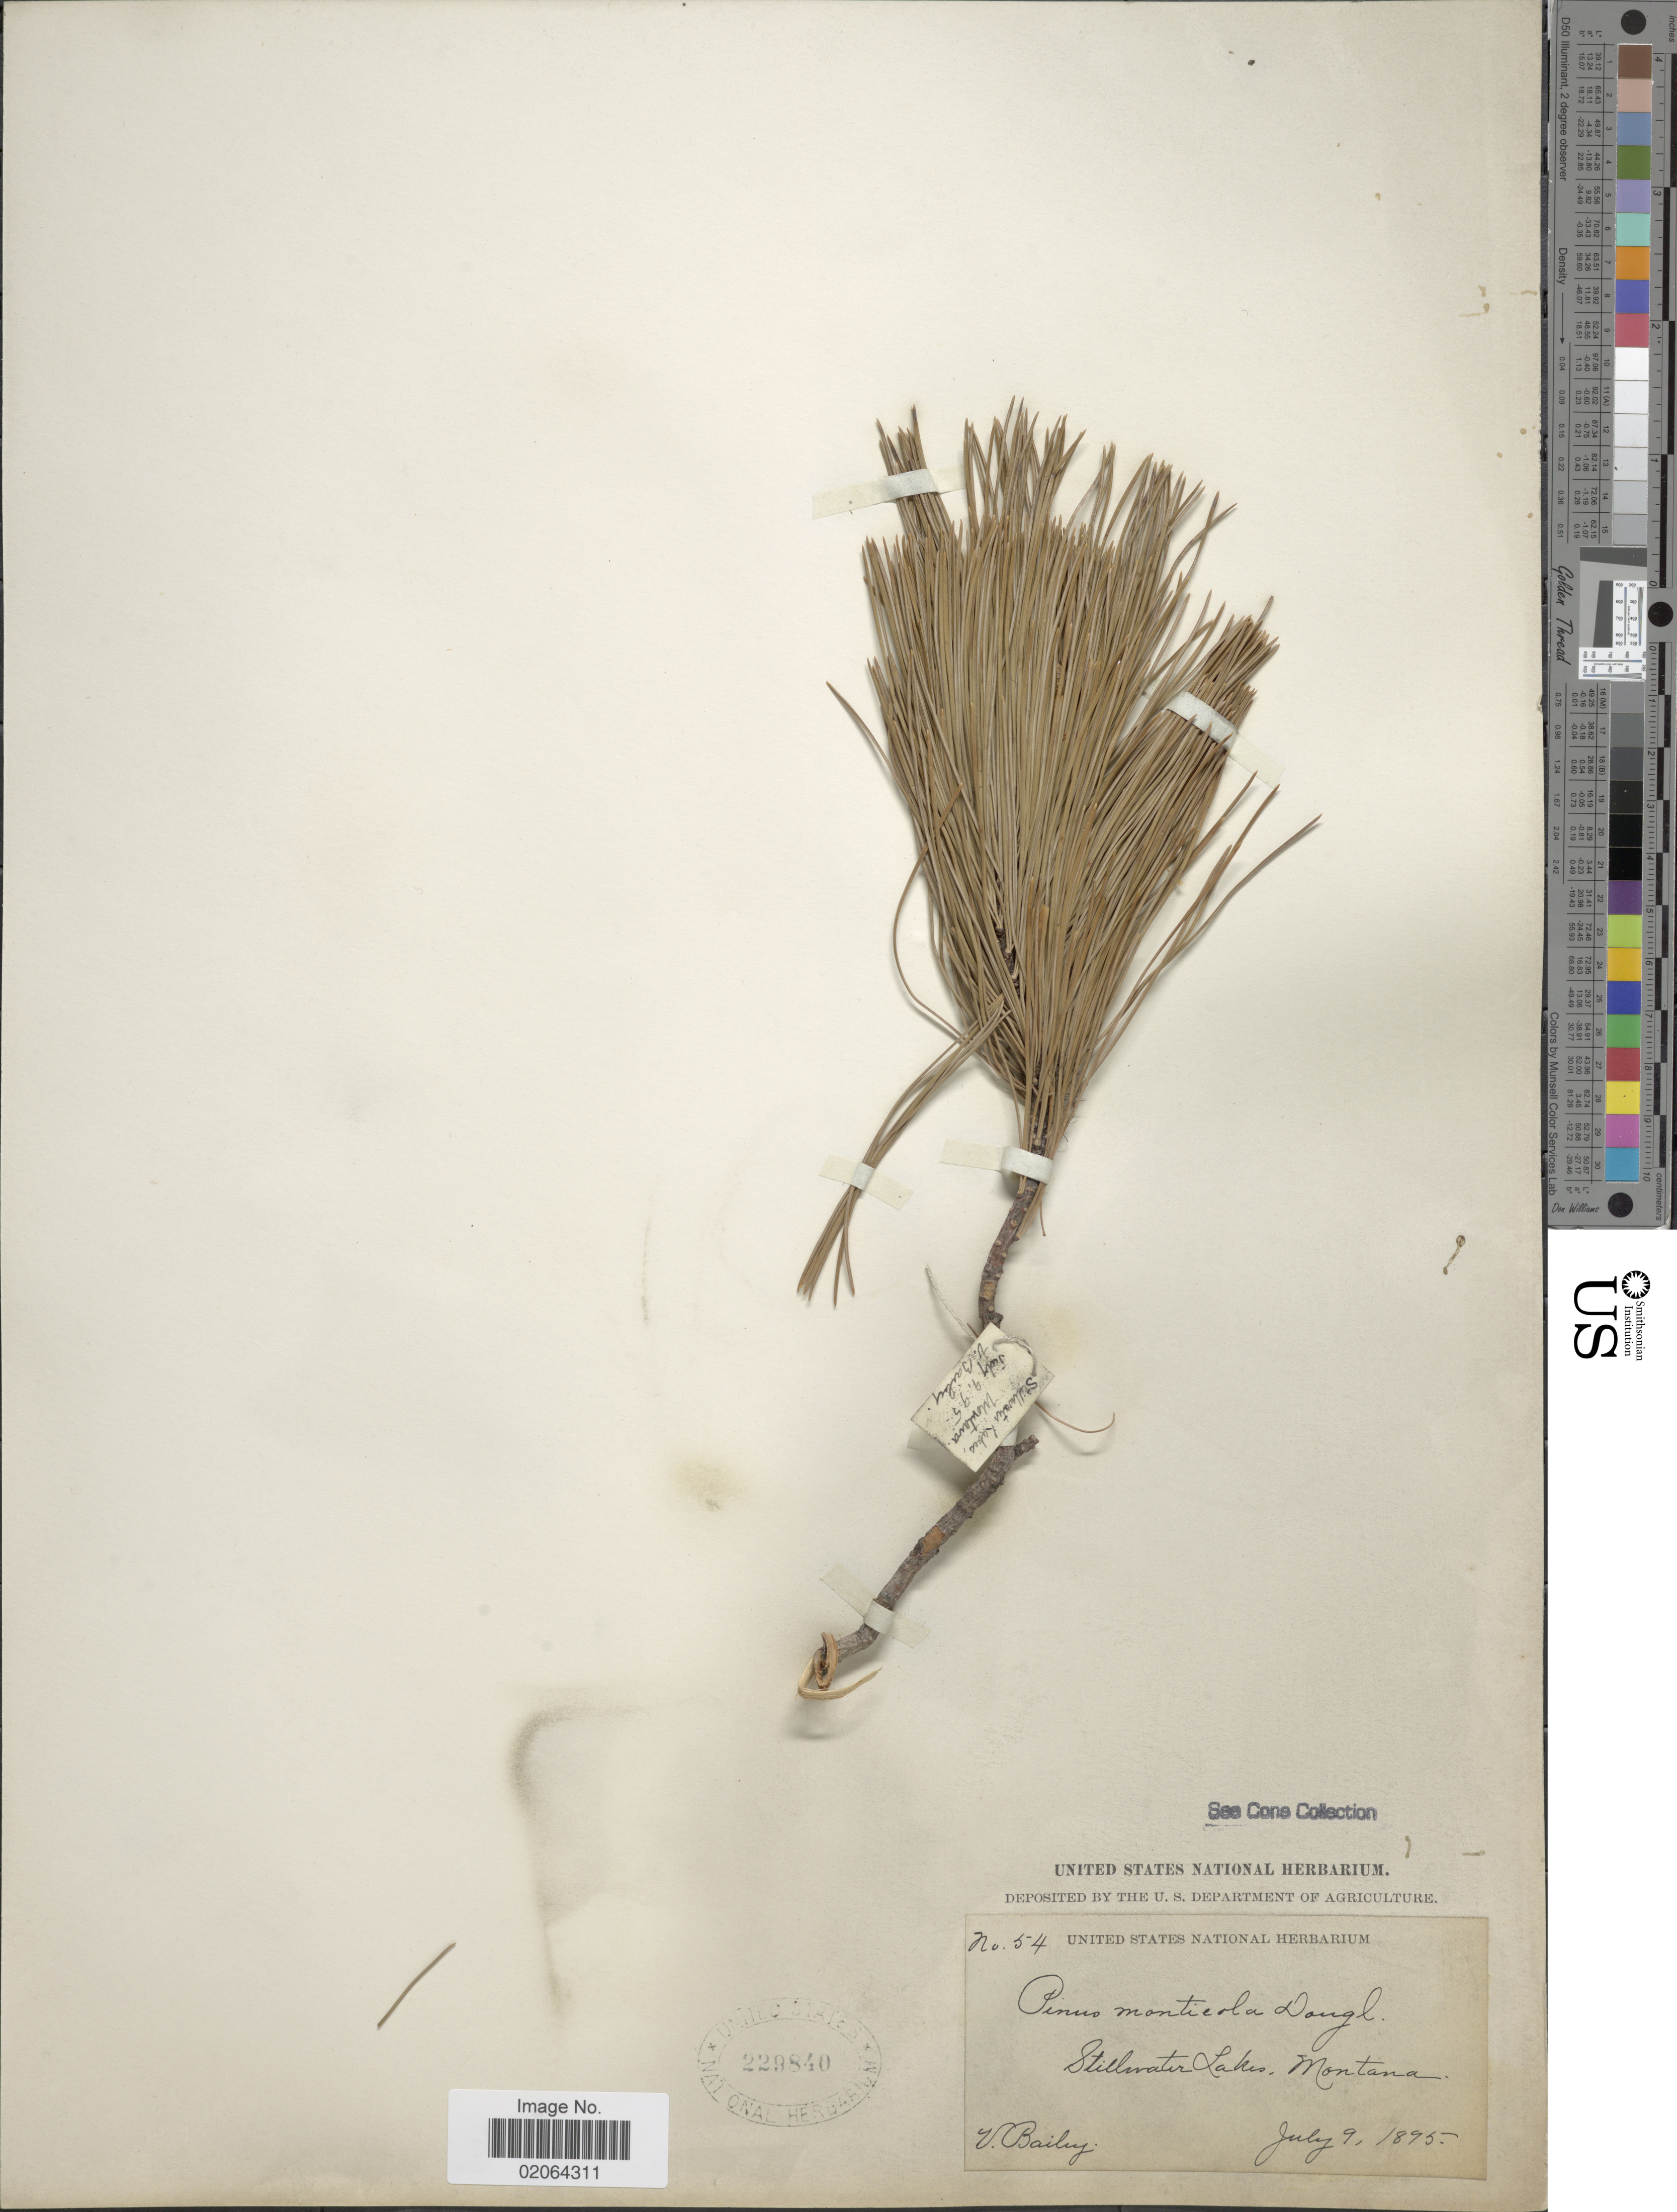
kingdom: Plantae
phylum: Tracheophyta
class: Pinopsida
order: Pinales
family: Pinaceae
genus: Pinus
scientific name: Pinus monticola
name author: Douglas ex D. Don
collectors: V. L. Bailey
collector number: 54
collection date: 1895-07-09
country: United States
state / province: Montana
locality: Stillwater lakes, Montana.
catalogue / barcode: US 229840